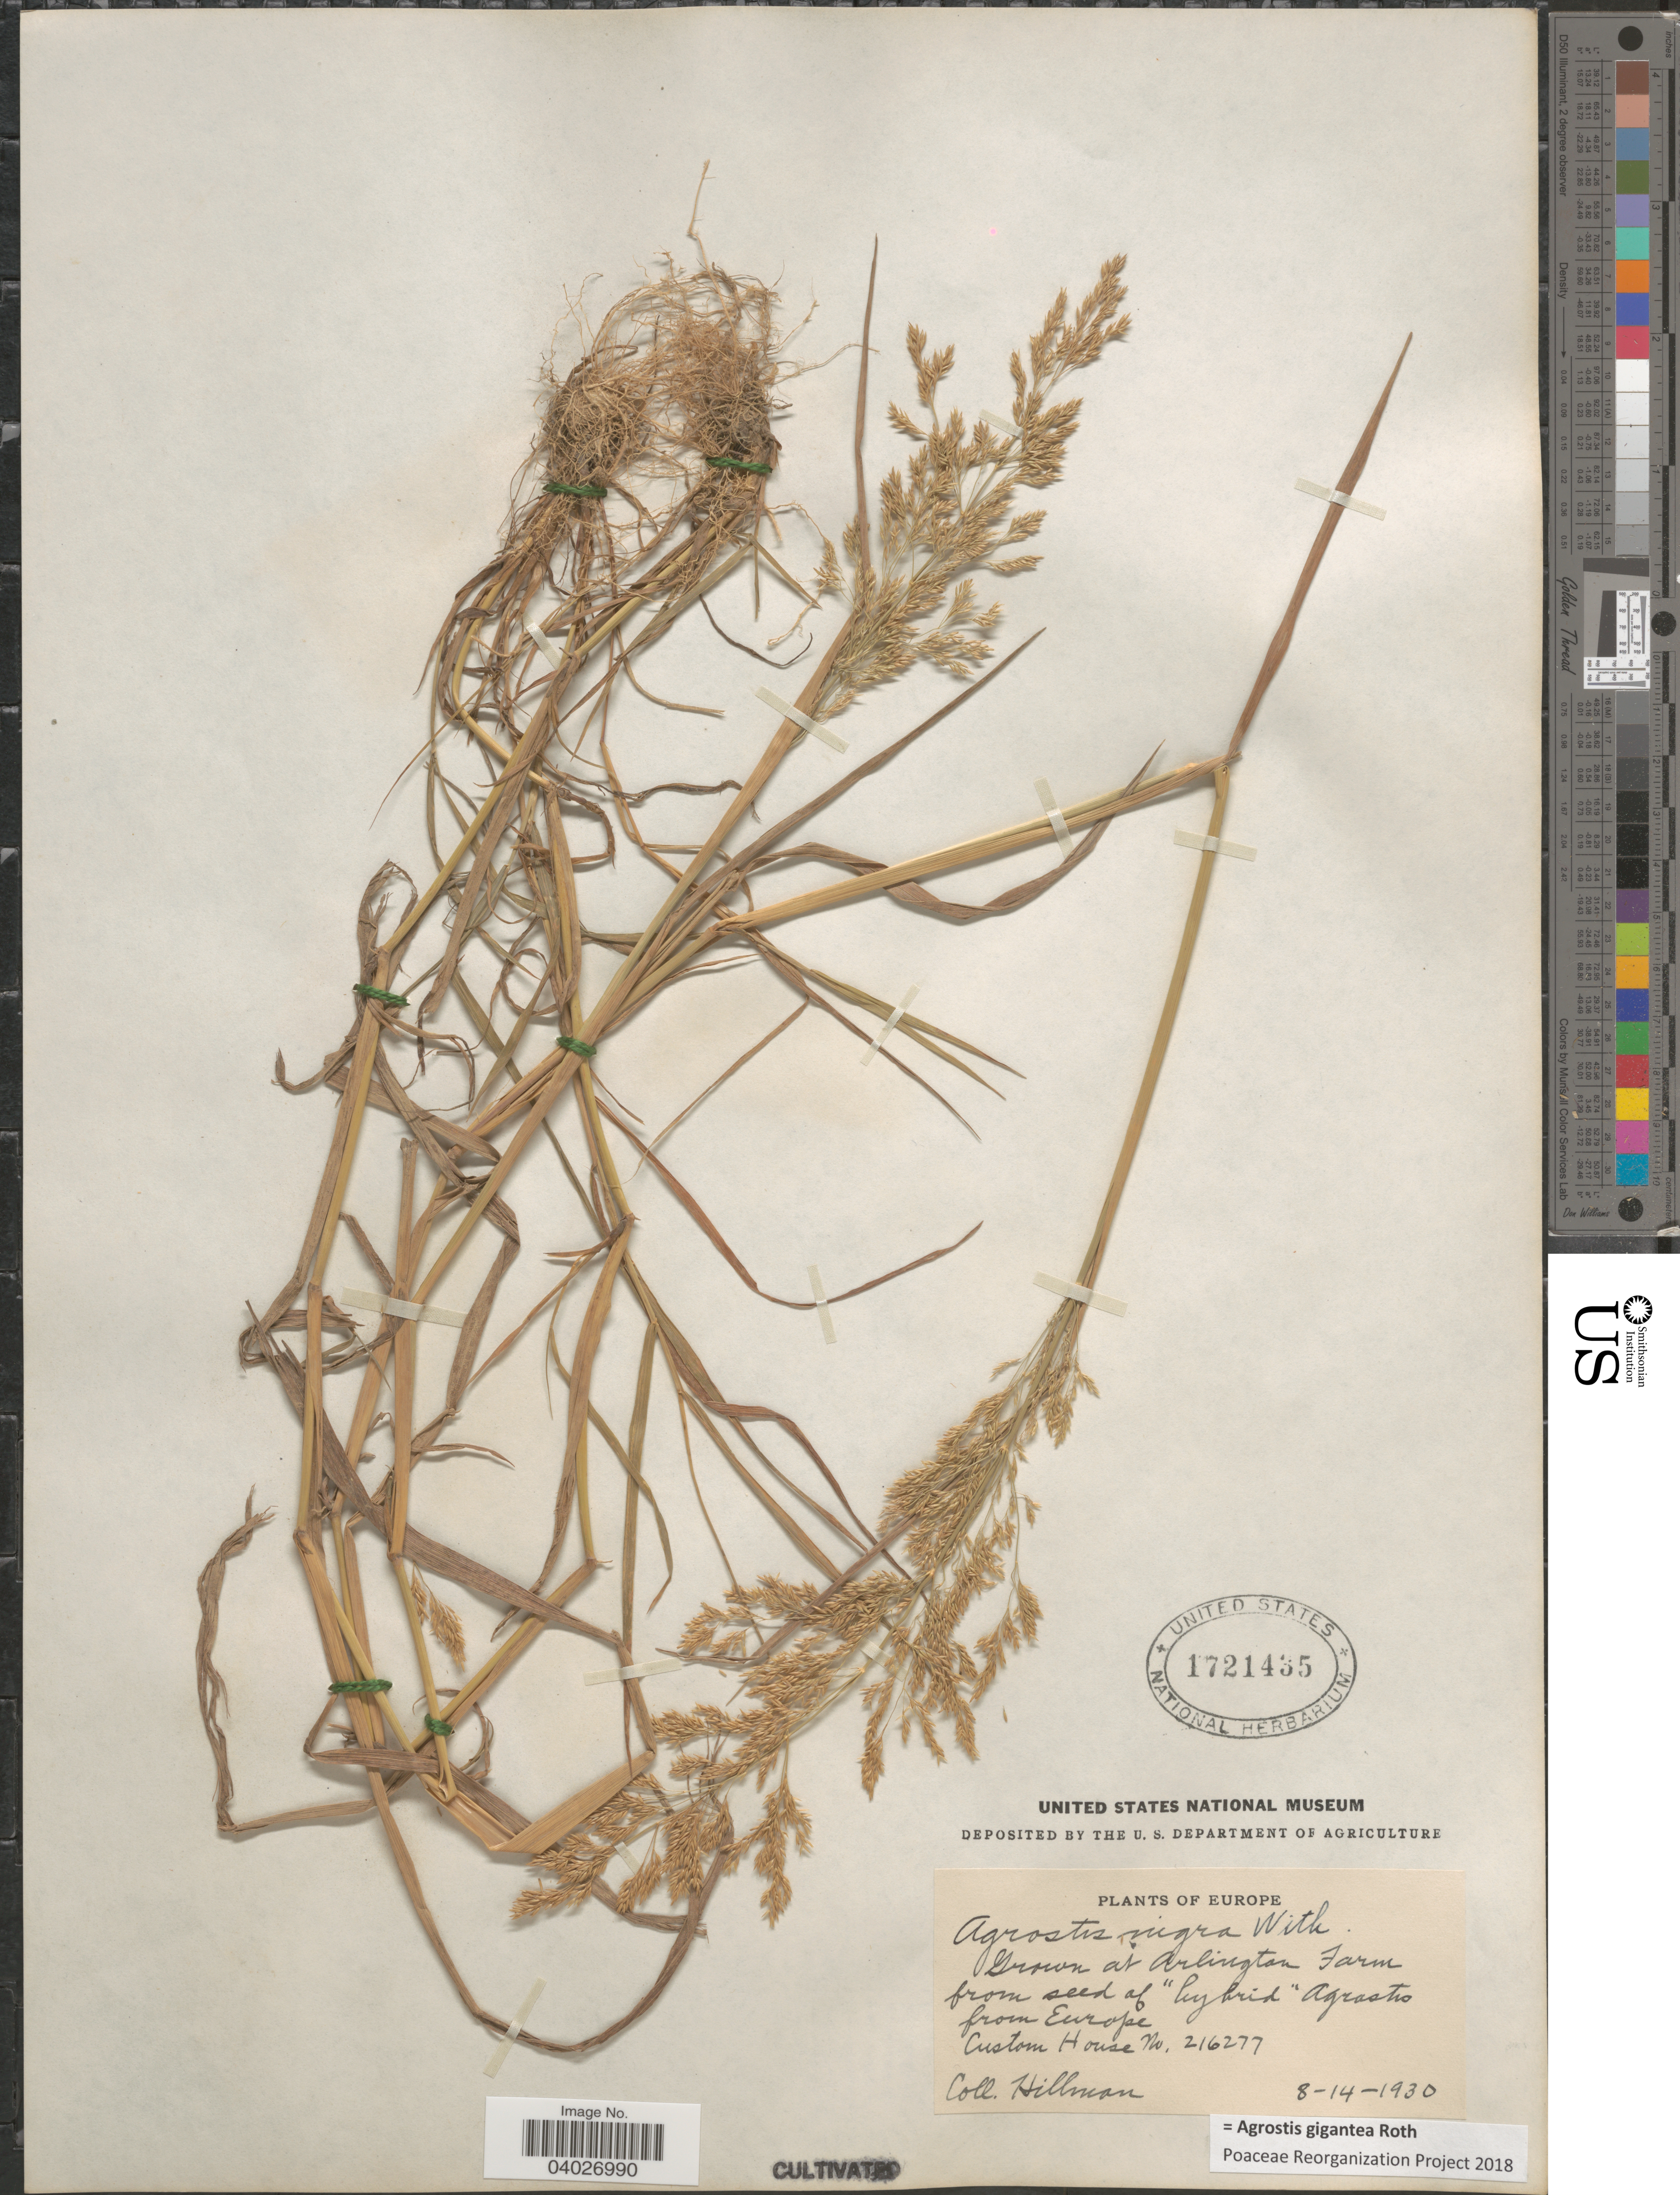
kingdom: Plantae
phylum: Tracheophyta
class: Liliopsida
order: Poales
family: Poaceae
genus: Agrostis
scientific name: Agrostis gigantea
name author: Roth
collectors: -. Hillman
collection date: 1930-08-14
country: United States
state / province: Virginia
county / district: Arlington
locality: At Arlington Farm. Custom House No. 216277.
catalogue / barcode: US 1721435